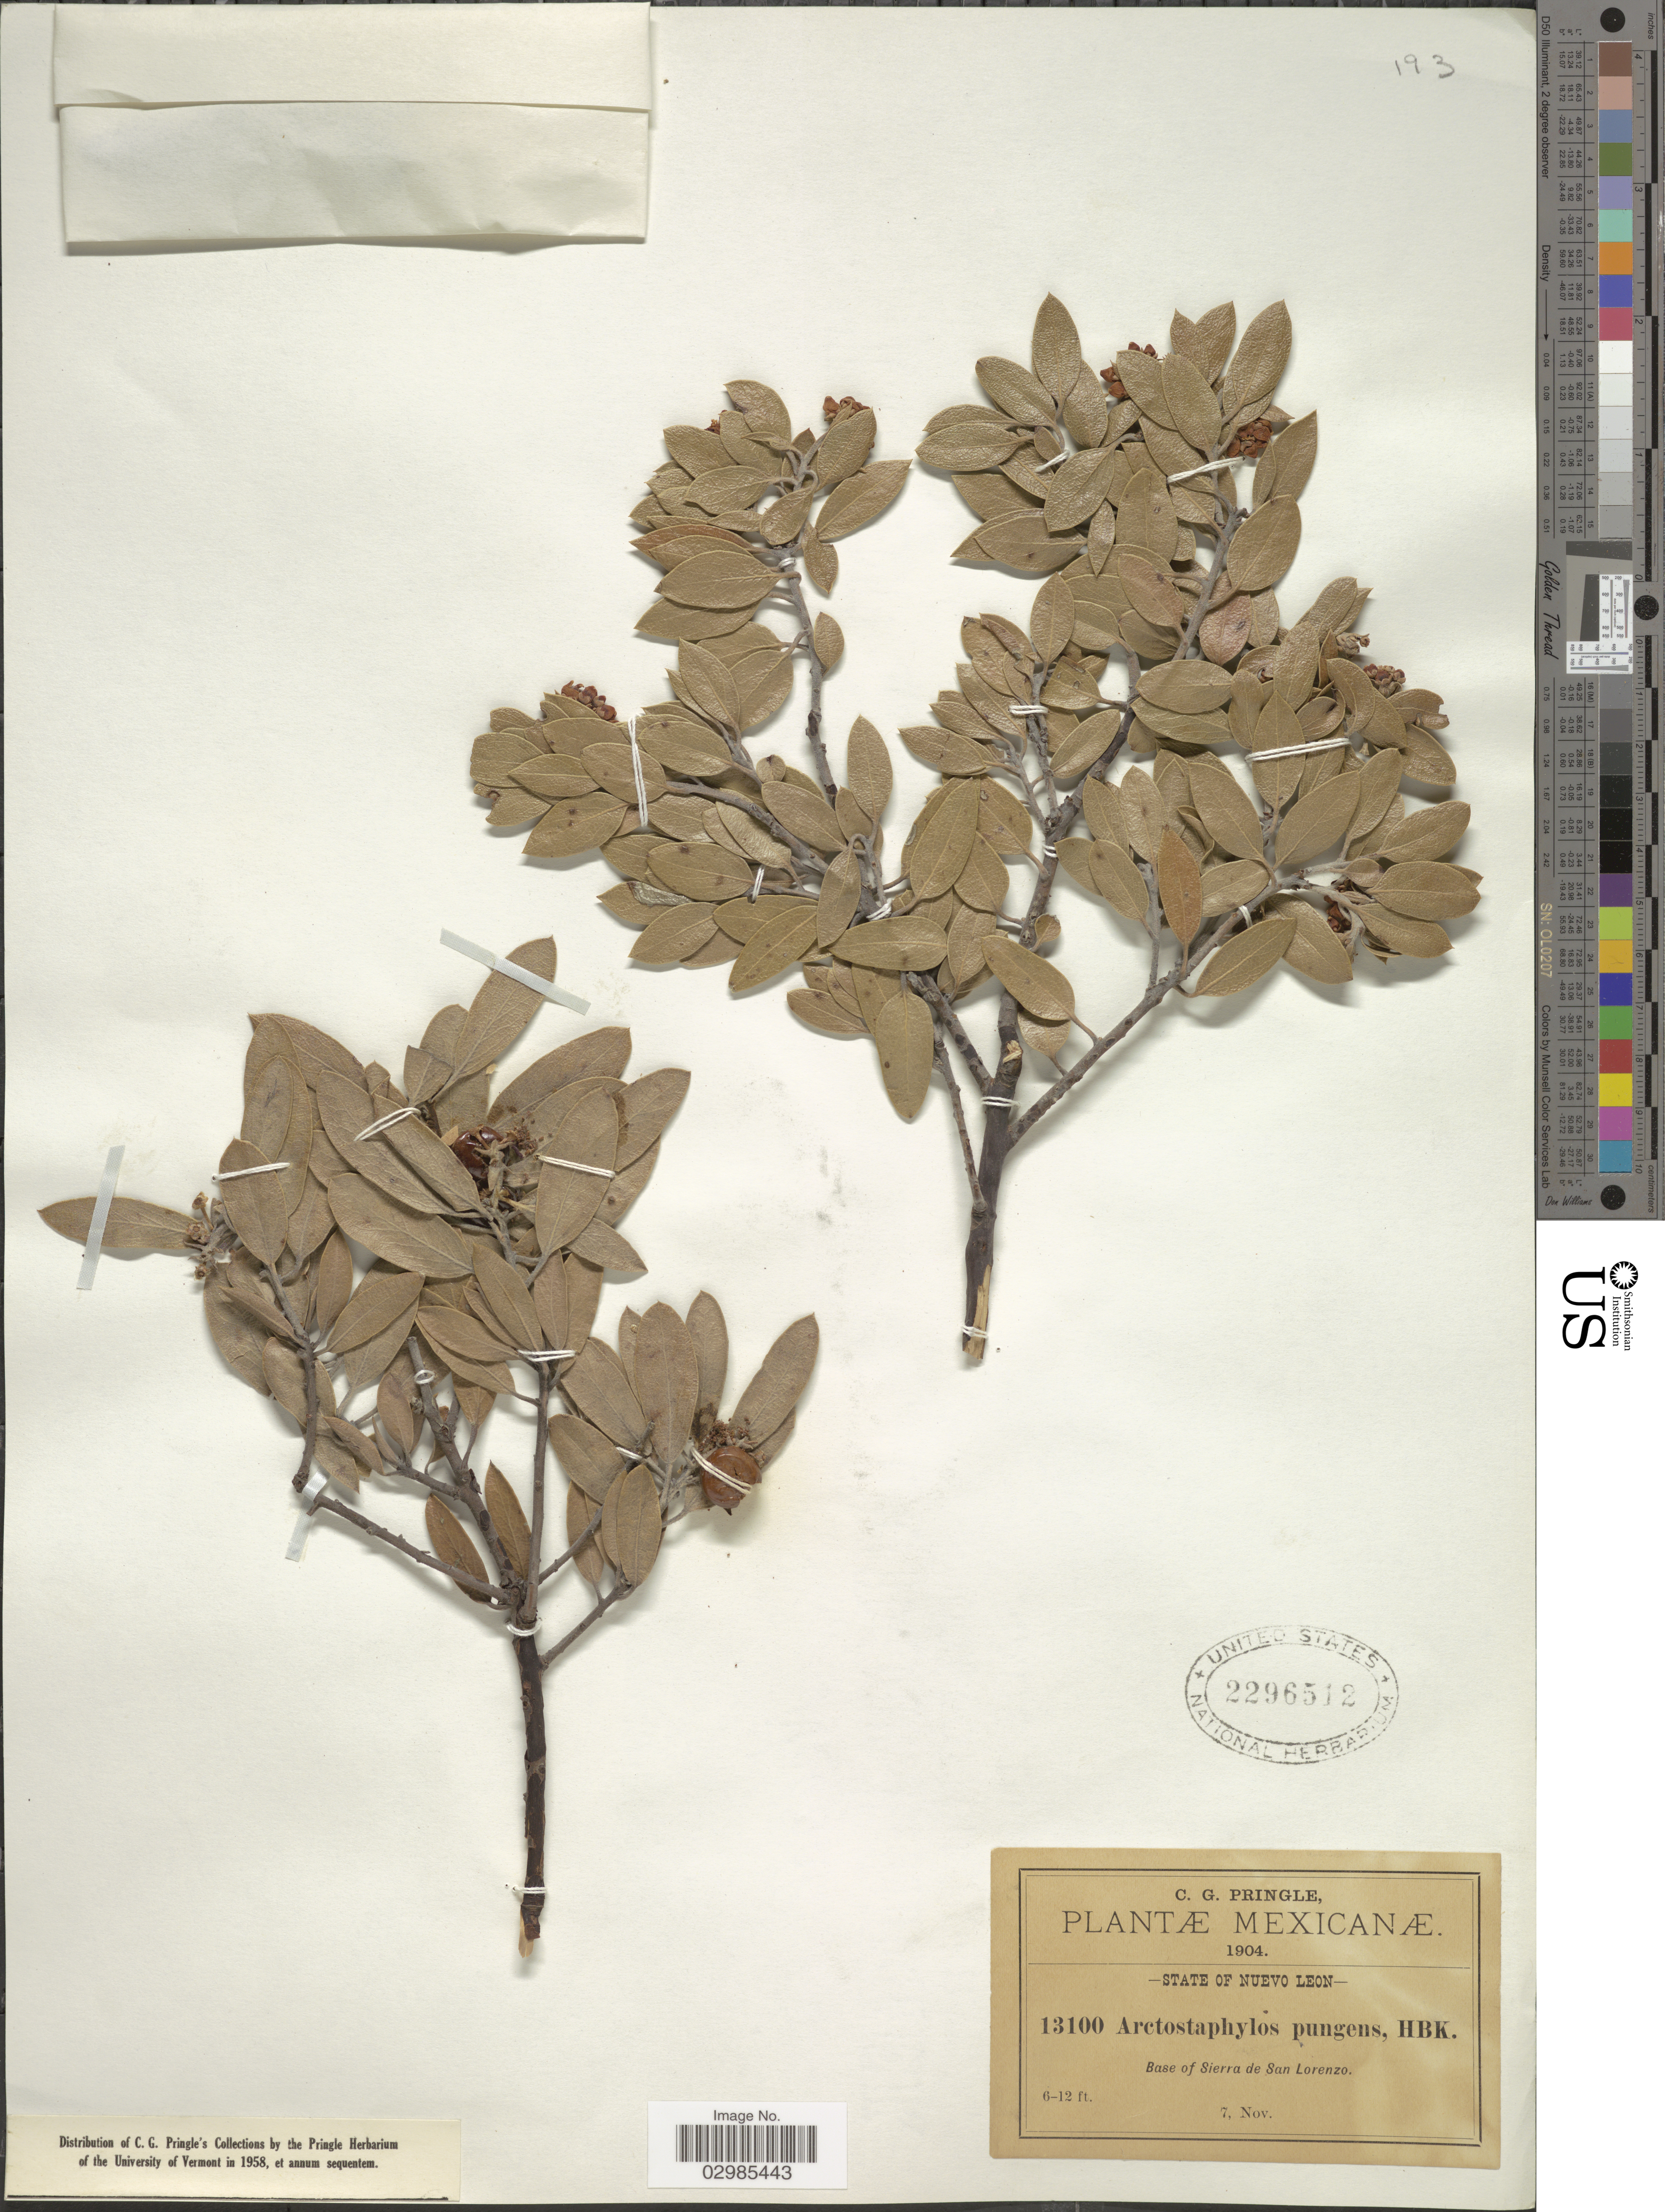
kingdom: Plantae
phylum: Tracheophyta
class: Magnoliopsida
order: Ericales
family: Ericaceae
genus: Arctostaphylos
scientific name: Arctostaphylos pungens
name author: Kunth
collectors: C. G. Pringle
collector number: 13100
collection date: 1904-11-07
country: Mexico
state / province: Nuevo León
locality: Base of Sierra de San Lorenzo.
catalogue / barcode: US 2296512